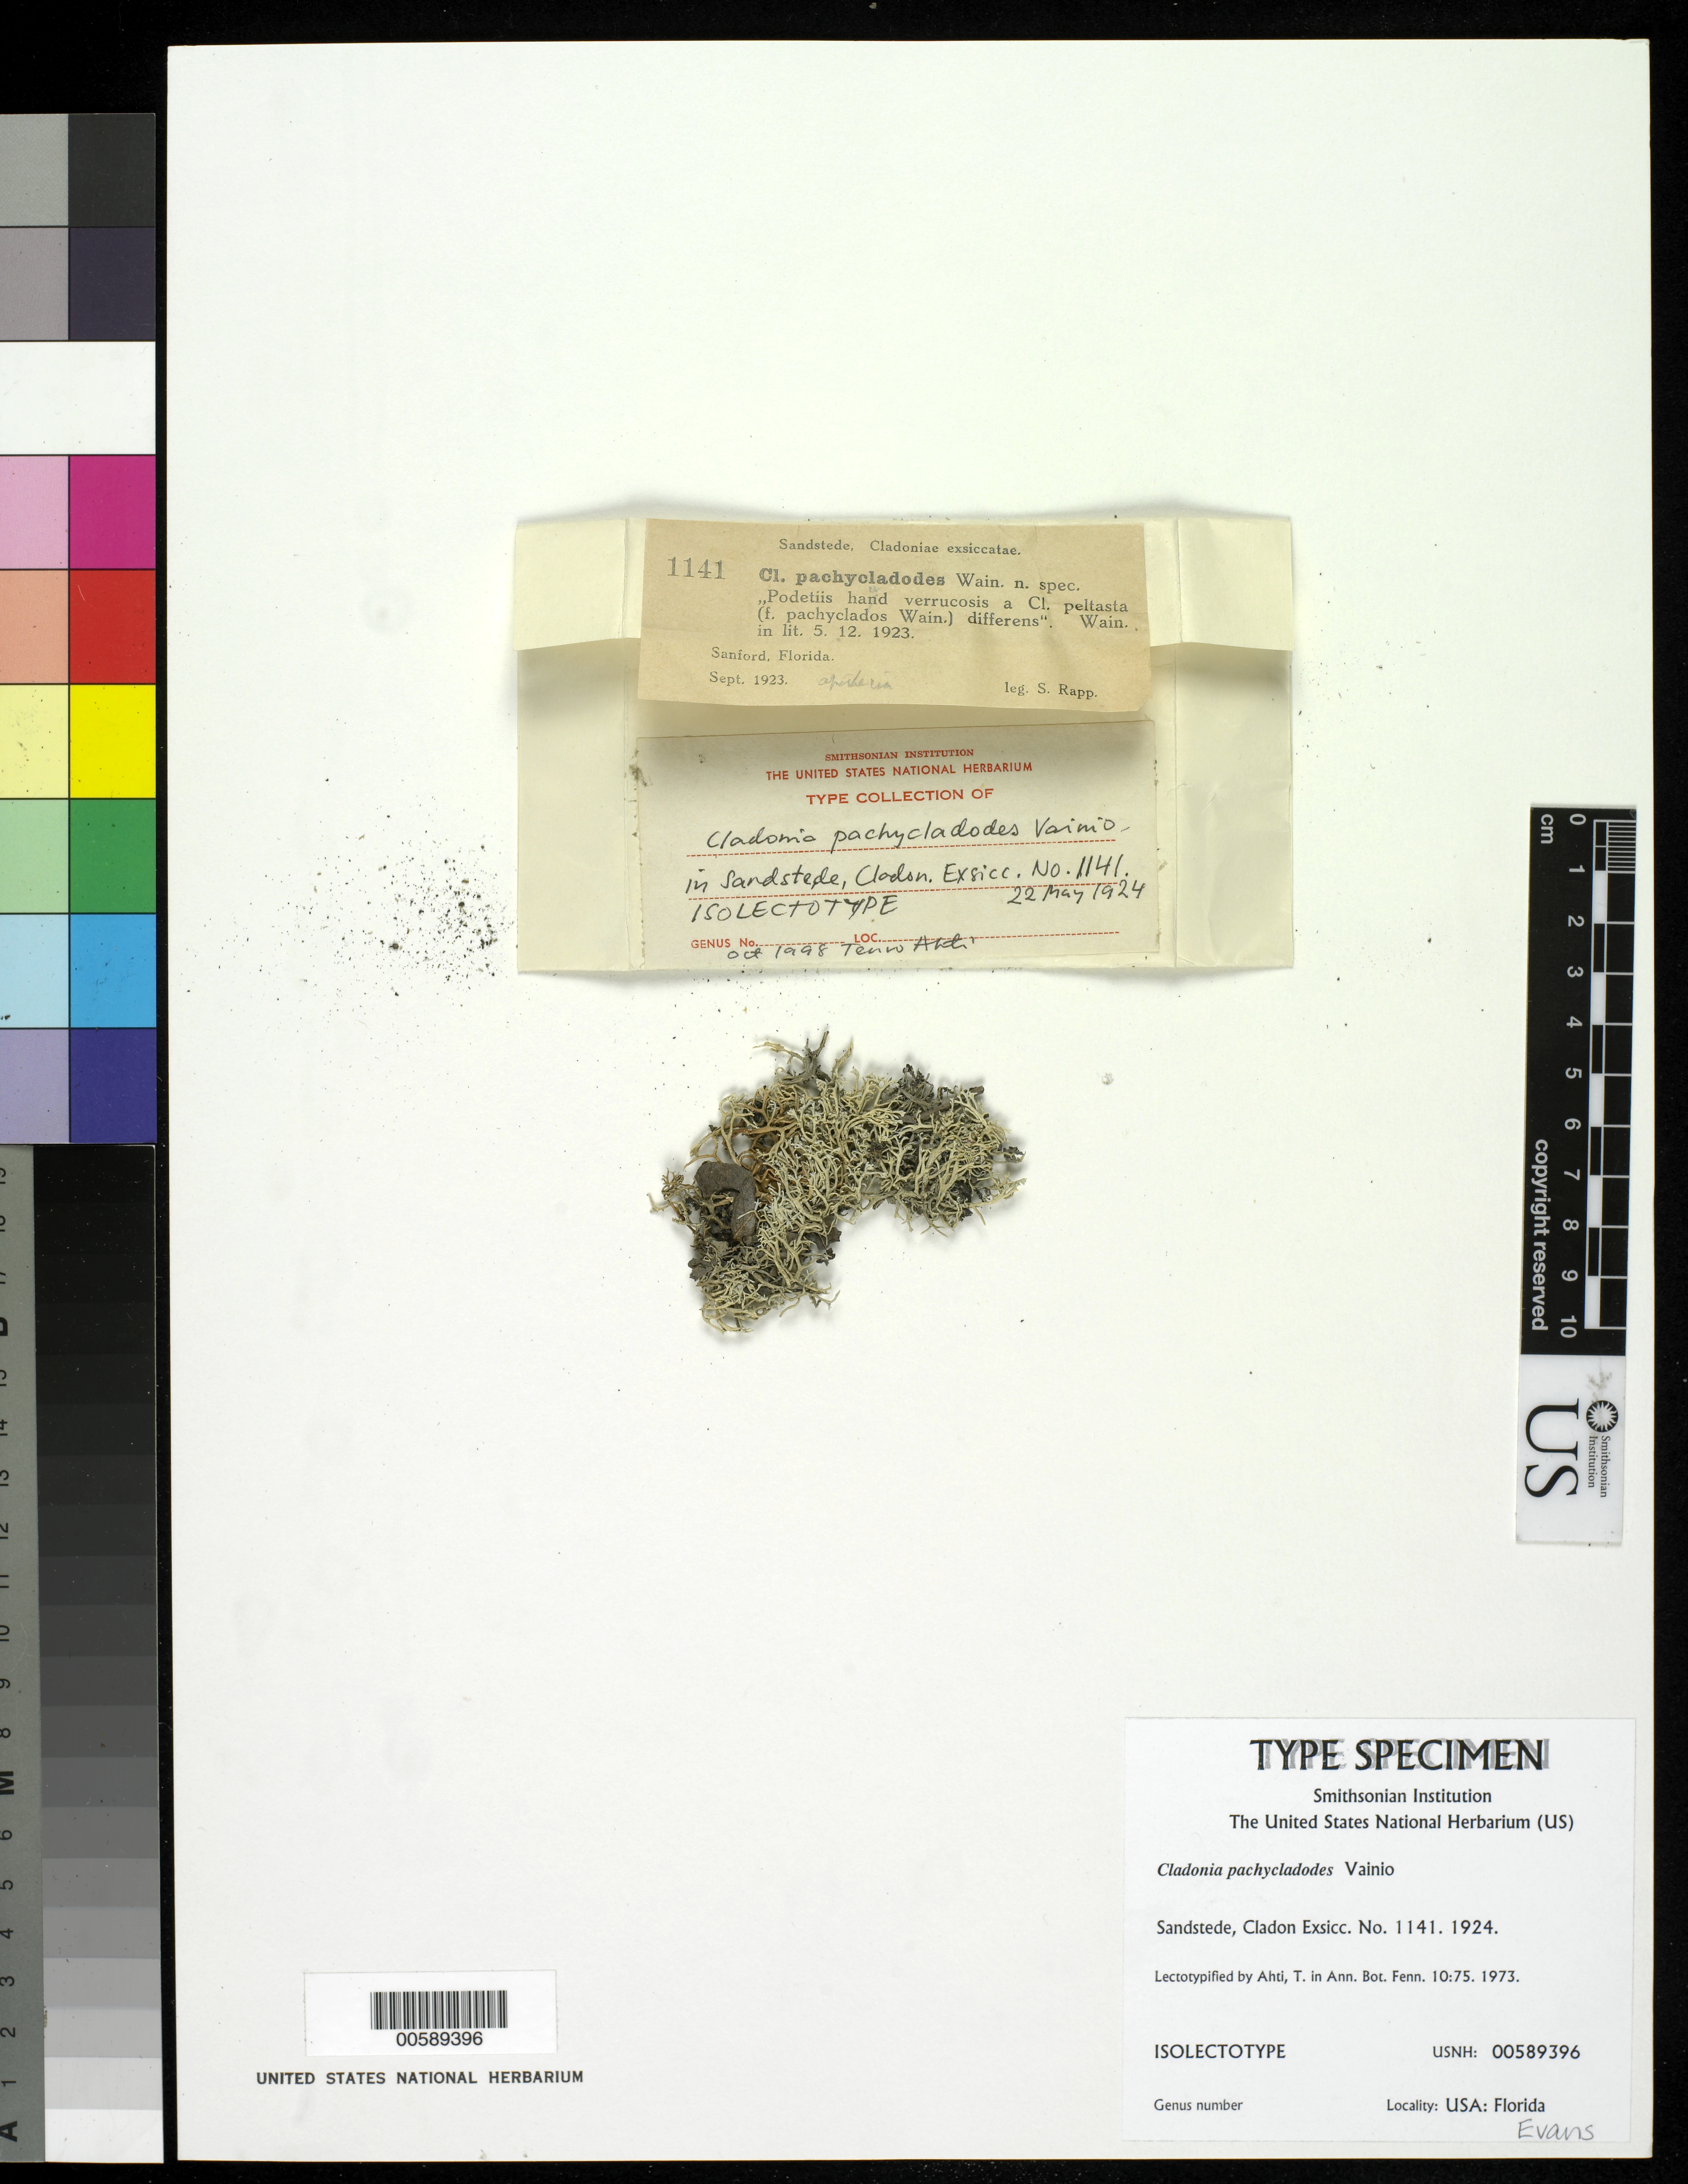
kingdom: Fungi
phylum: Ascomycota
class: Lecanoromycetes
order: Lecanorales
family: Cladoniaceae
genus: Cladonia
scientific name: Cladonia pachycladodes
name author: Vain. in Sandst.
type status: Isolectotype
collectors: S. Rapp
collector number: Sandst., Clad. Exs. 1141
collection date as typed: Sep 1923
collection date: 1923-09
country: United States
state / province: Florida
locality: Sanford.